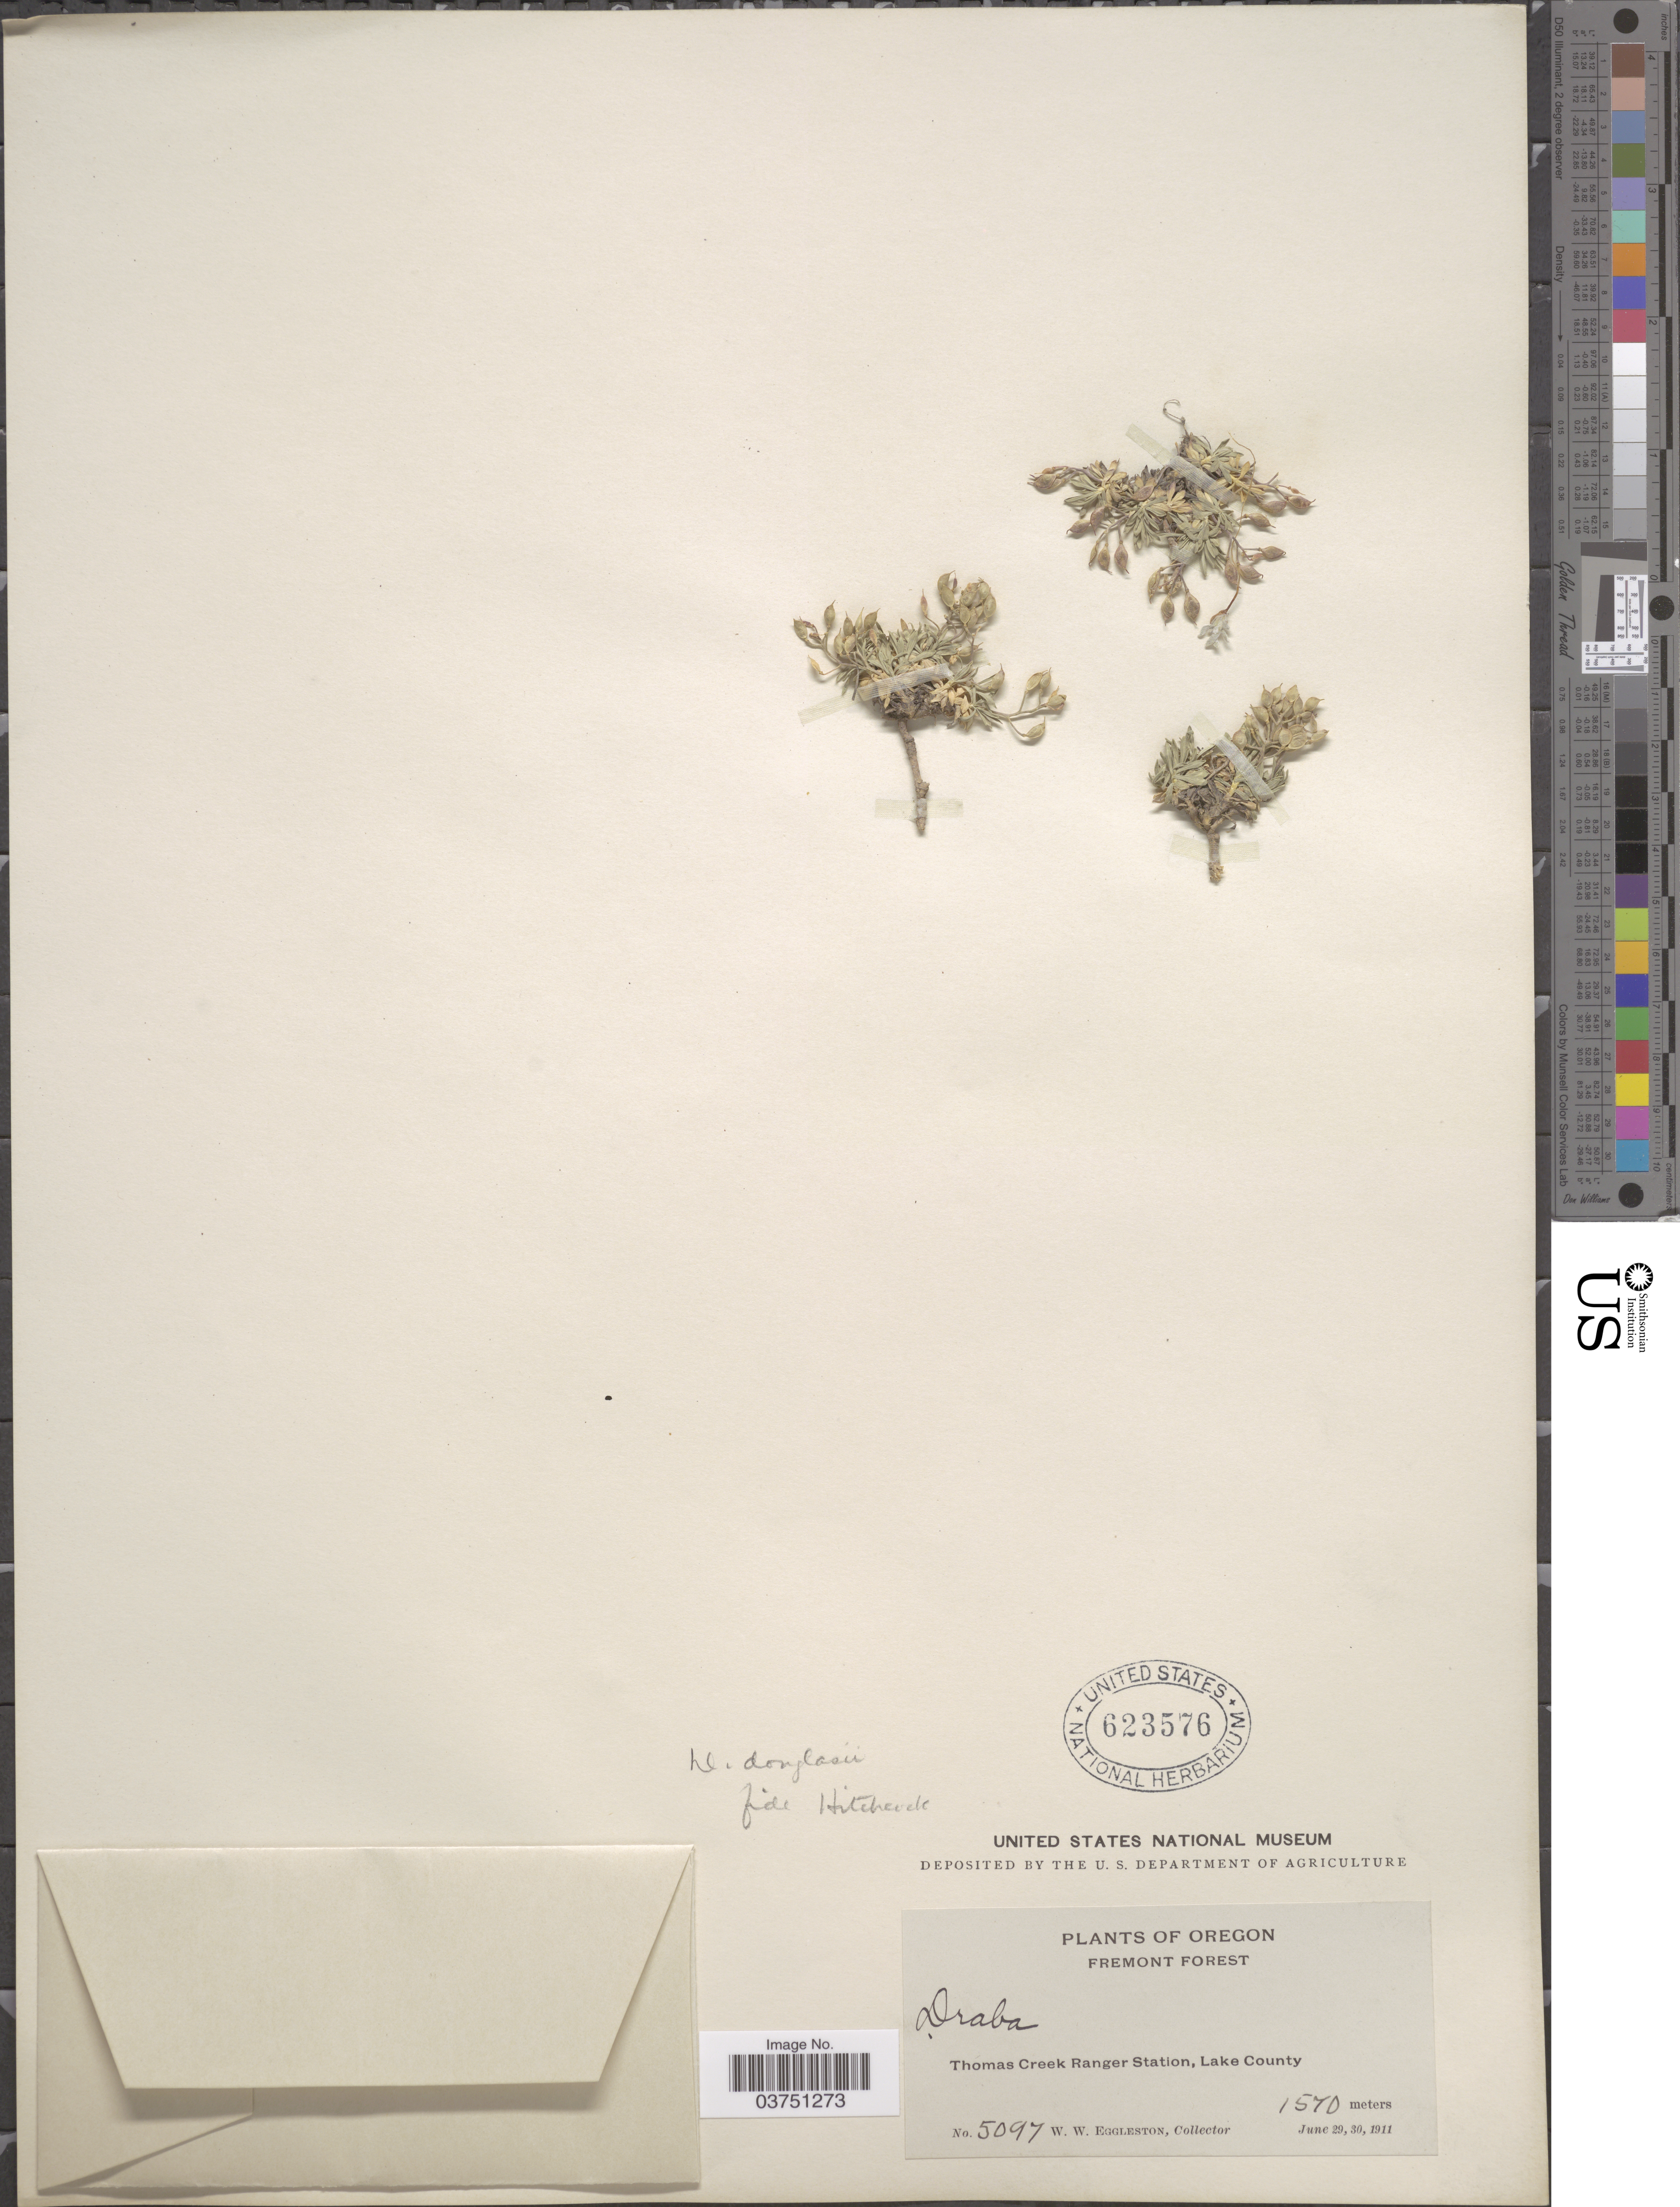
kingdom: Plantae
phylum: Tracheophyta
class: Magnoliopsida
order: Brassicales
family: Brassicaceae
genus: Cusickiella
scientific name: Cusickiella douglasii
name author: (A. Gray) Rollins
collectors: W. W. Eggleston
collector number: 5097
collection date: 1911-06-29/1911-06-30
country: United States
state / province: Oregon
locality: Fremont Forest; Thomas Creek Ranger Station, Lake County.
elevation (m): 1570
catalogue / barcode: US 623576